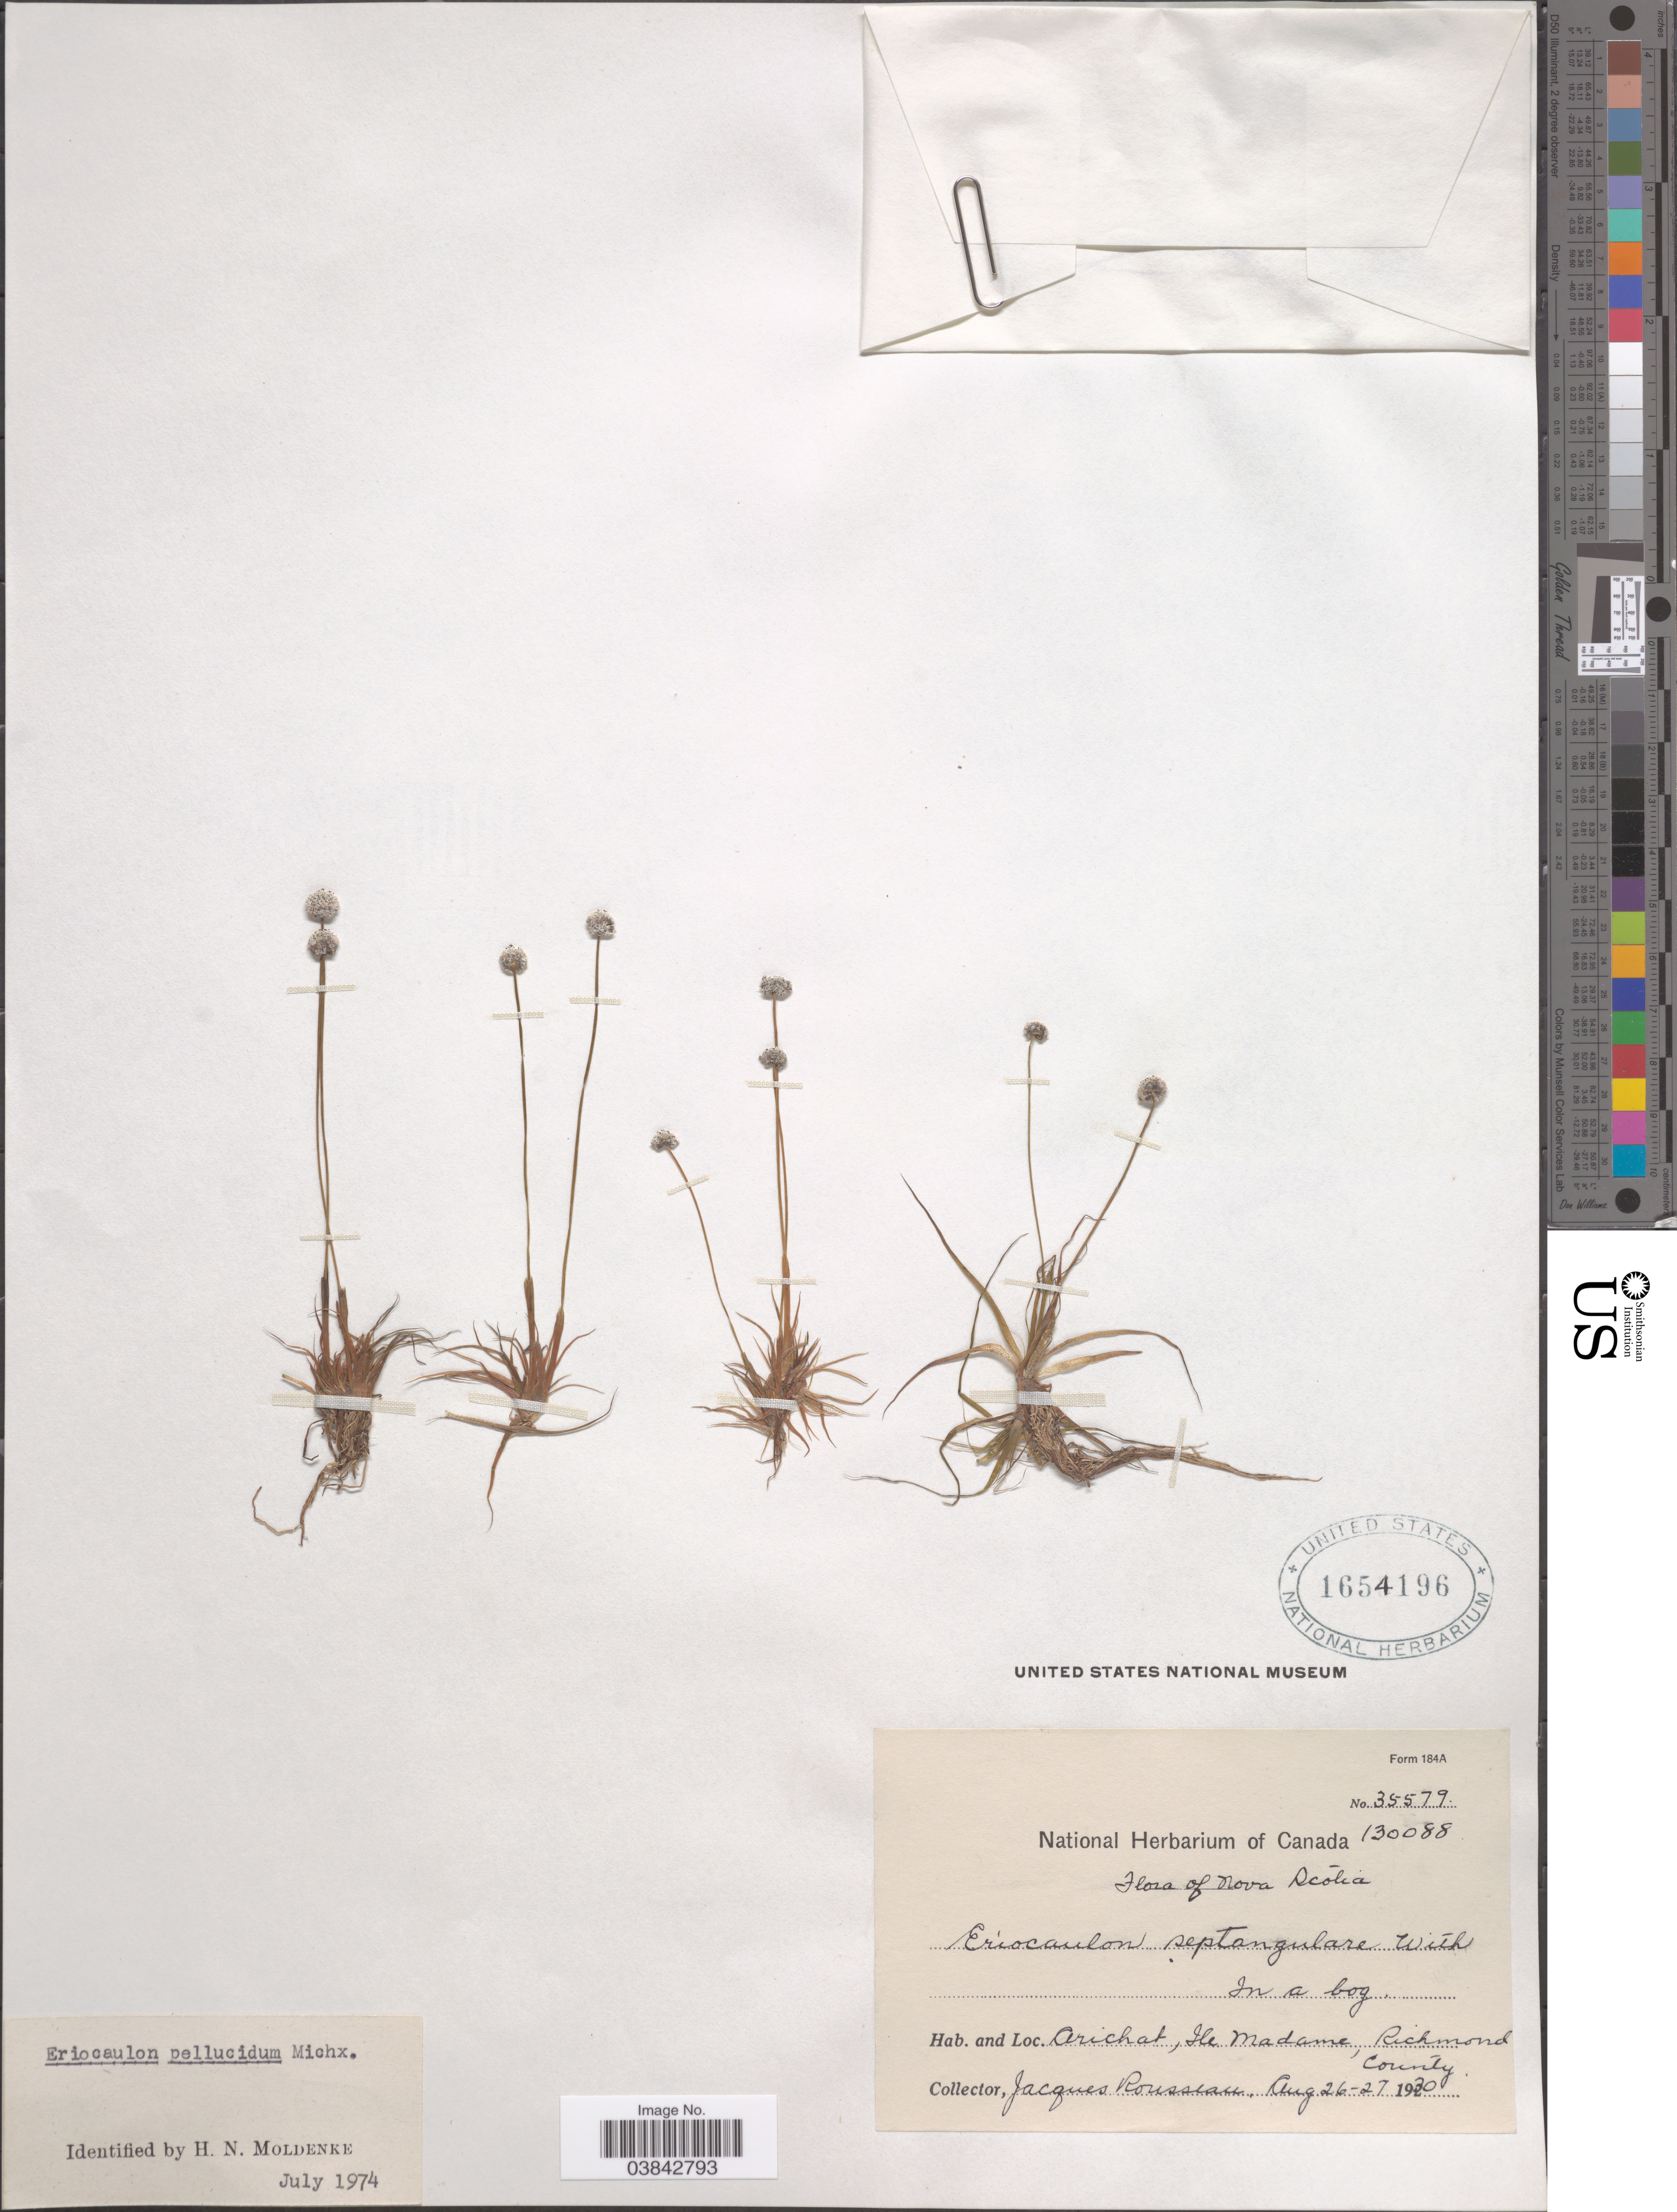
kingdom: Plantae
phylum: Tracheophyta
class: Liliopsida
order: Poales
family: Eriocaulaceae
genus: Eriocaulon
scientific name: Eriocaulon aquaticum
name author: (Hill) Druce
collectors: J. Rousseau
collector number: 35579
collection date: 1930-08-26/1930-08-27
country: Canada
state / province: Nova Scotia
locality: Arichat, Ile Madame, Richmond County.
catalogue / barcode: US 1654196